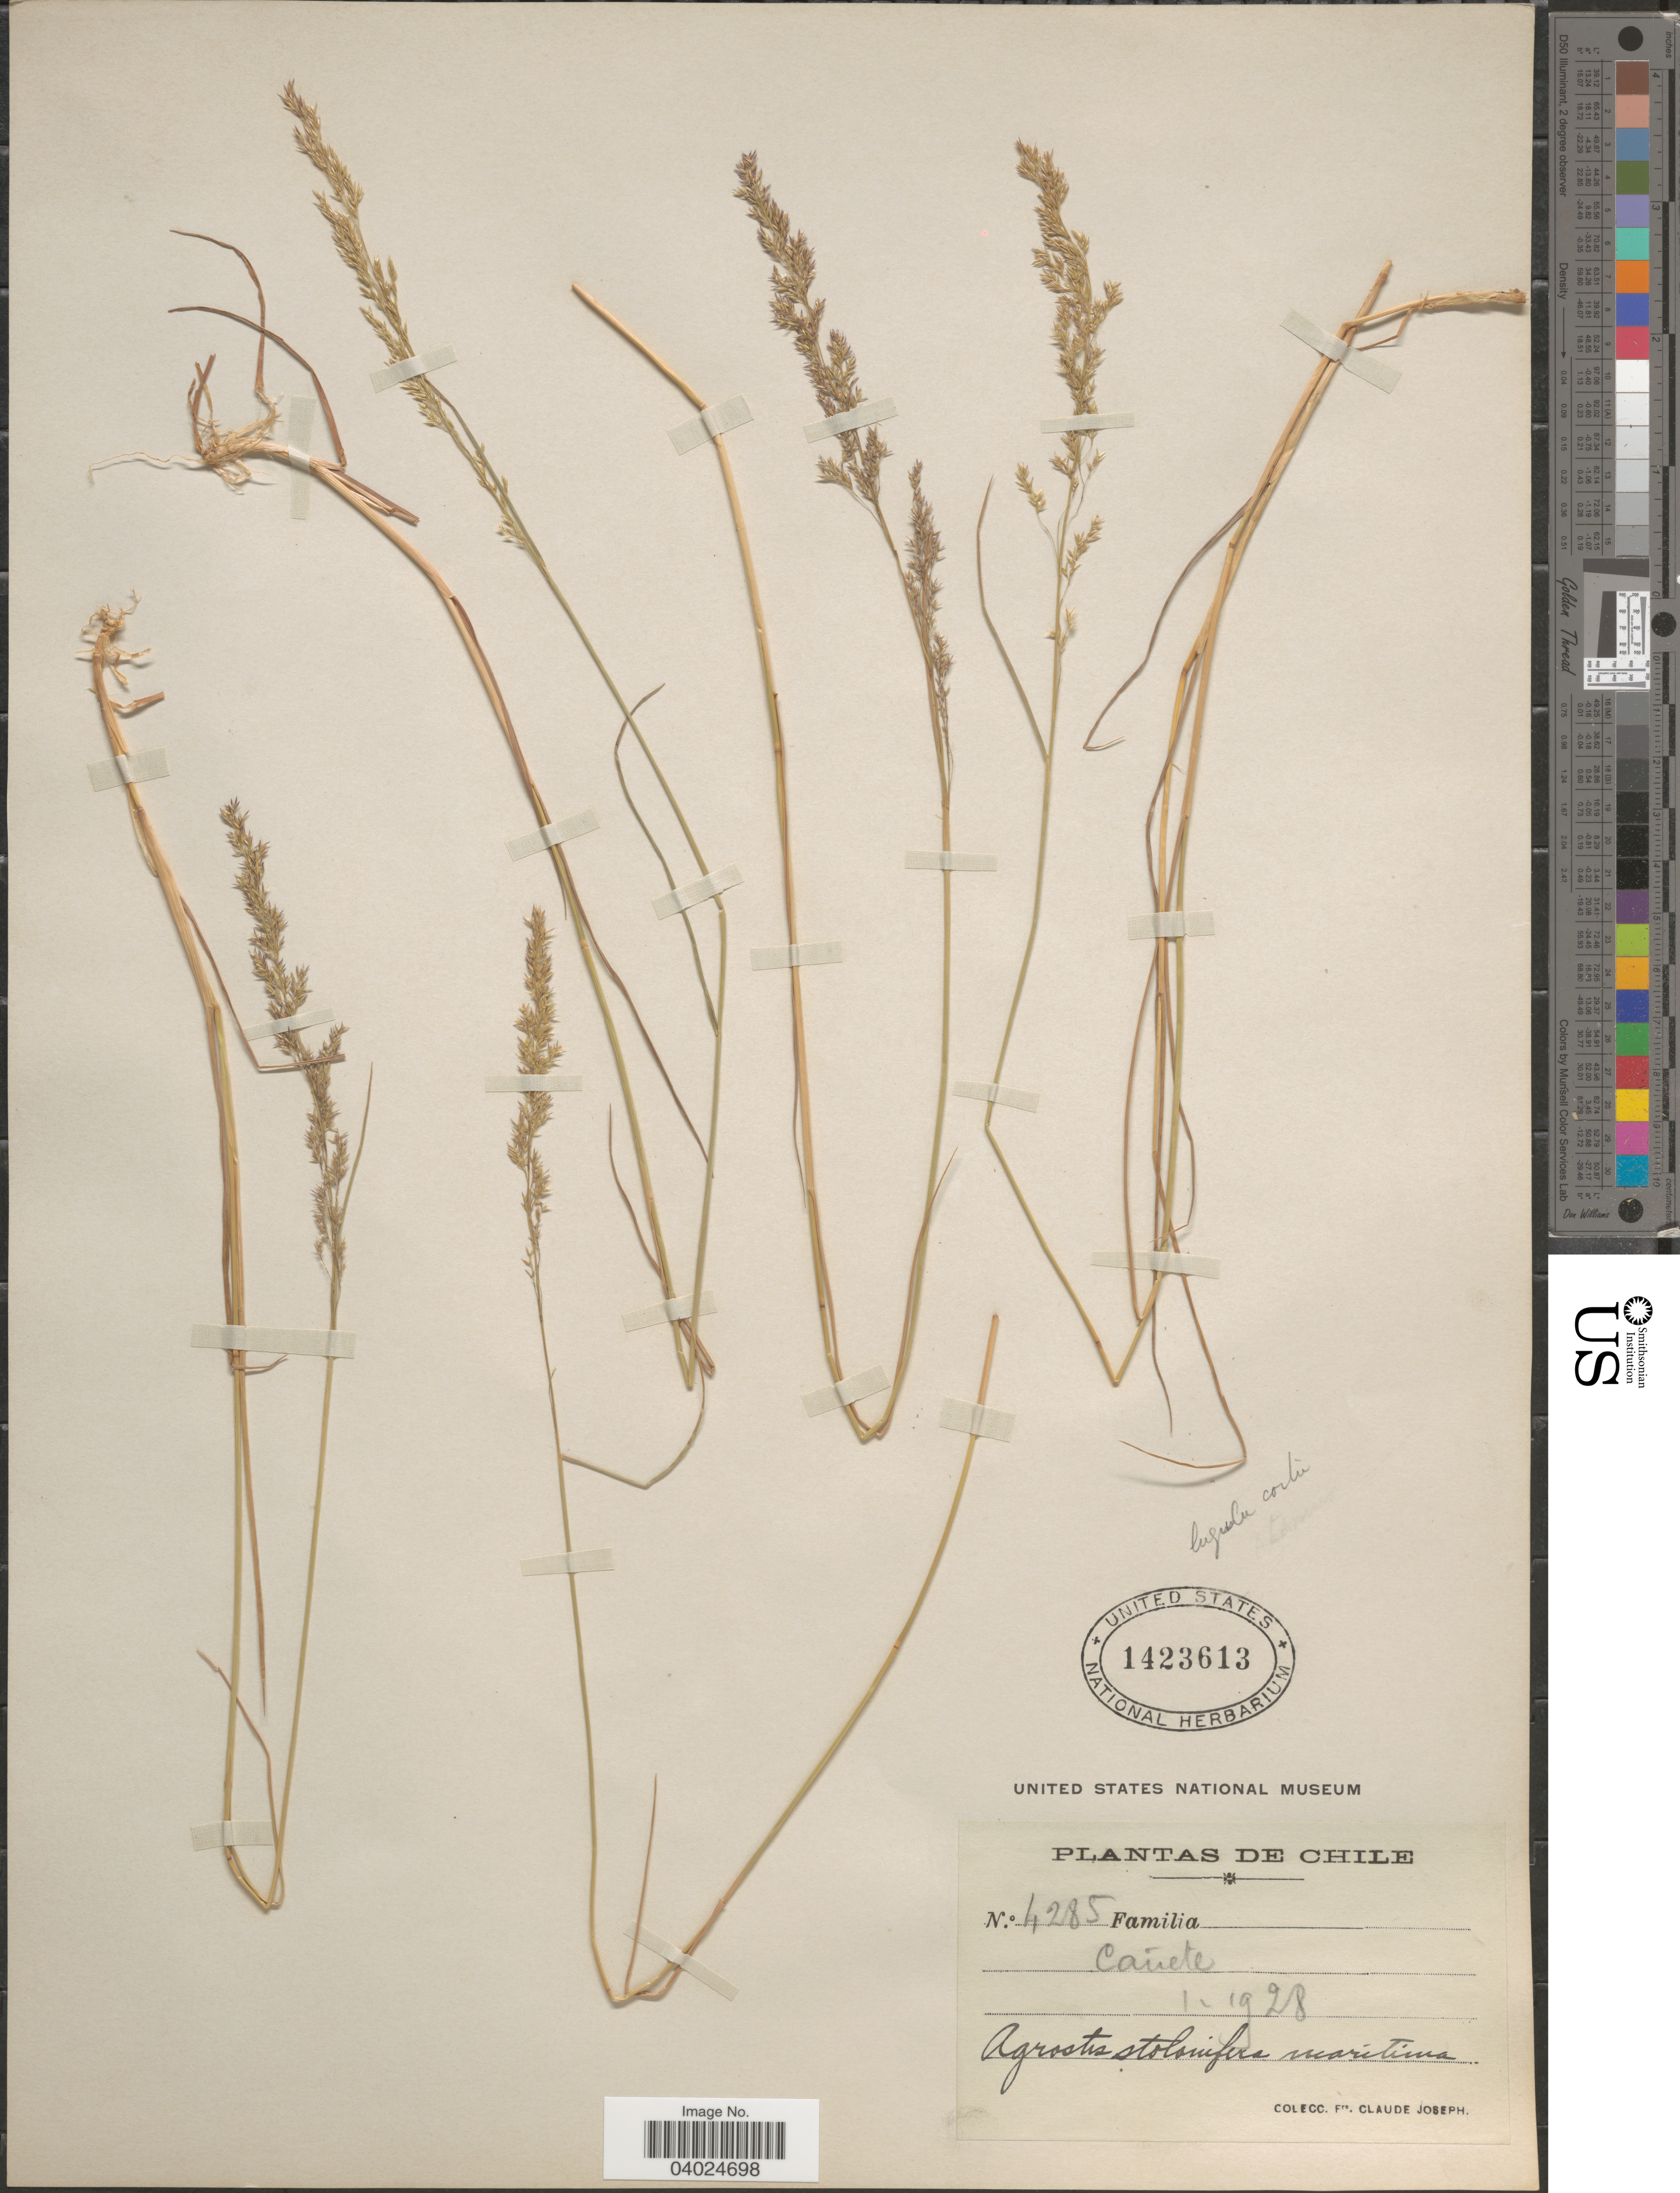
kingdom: Plantae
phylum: Tracheophyta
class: Liliopsida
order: Poales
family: Poaceae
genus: Agrostis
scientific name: Agrostis stolonifera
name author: L.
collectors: Bro. Claude-Joseph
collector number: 4285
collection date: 1928-01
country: Chile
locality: Cariete.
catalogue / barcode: US 1423613